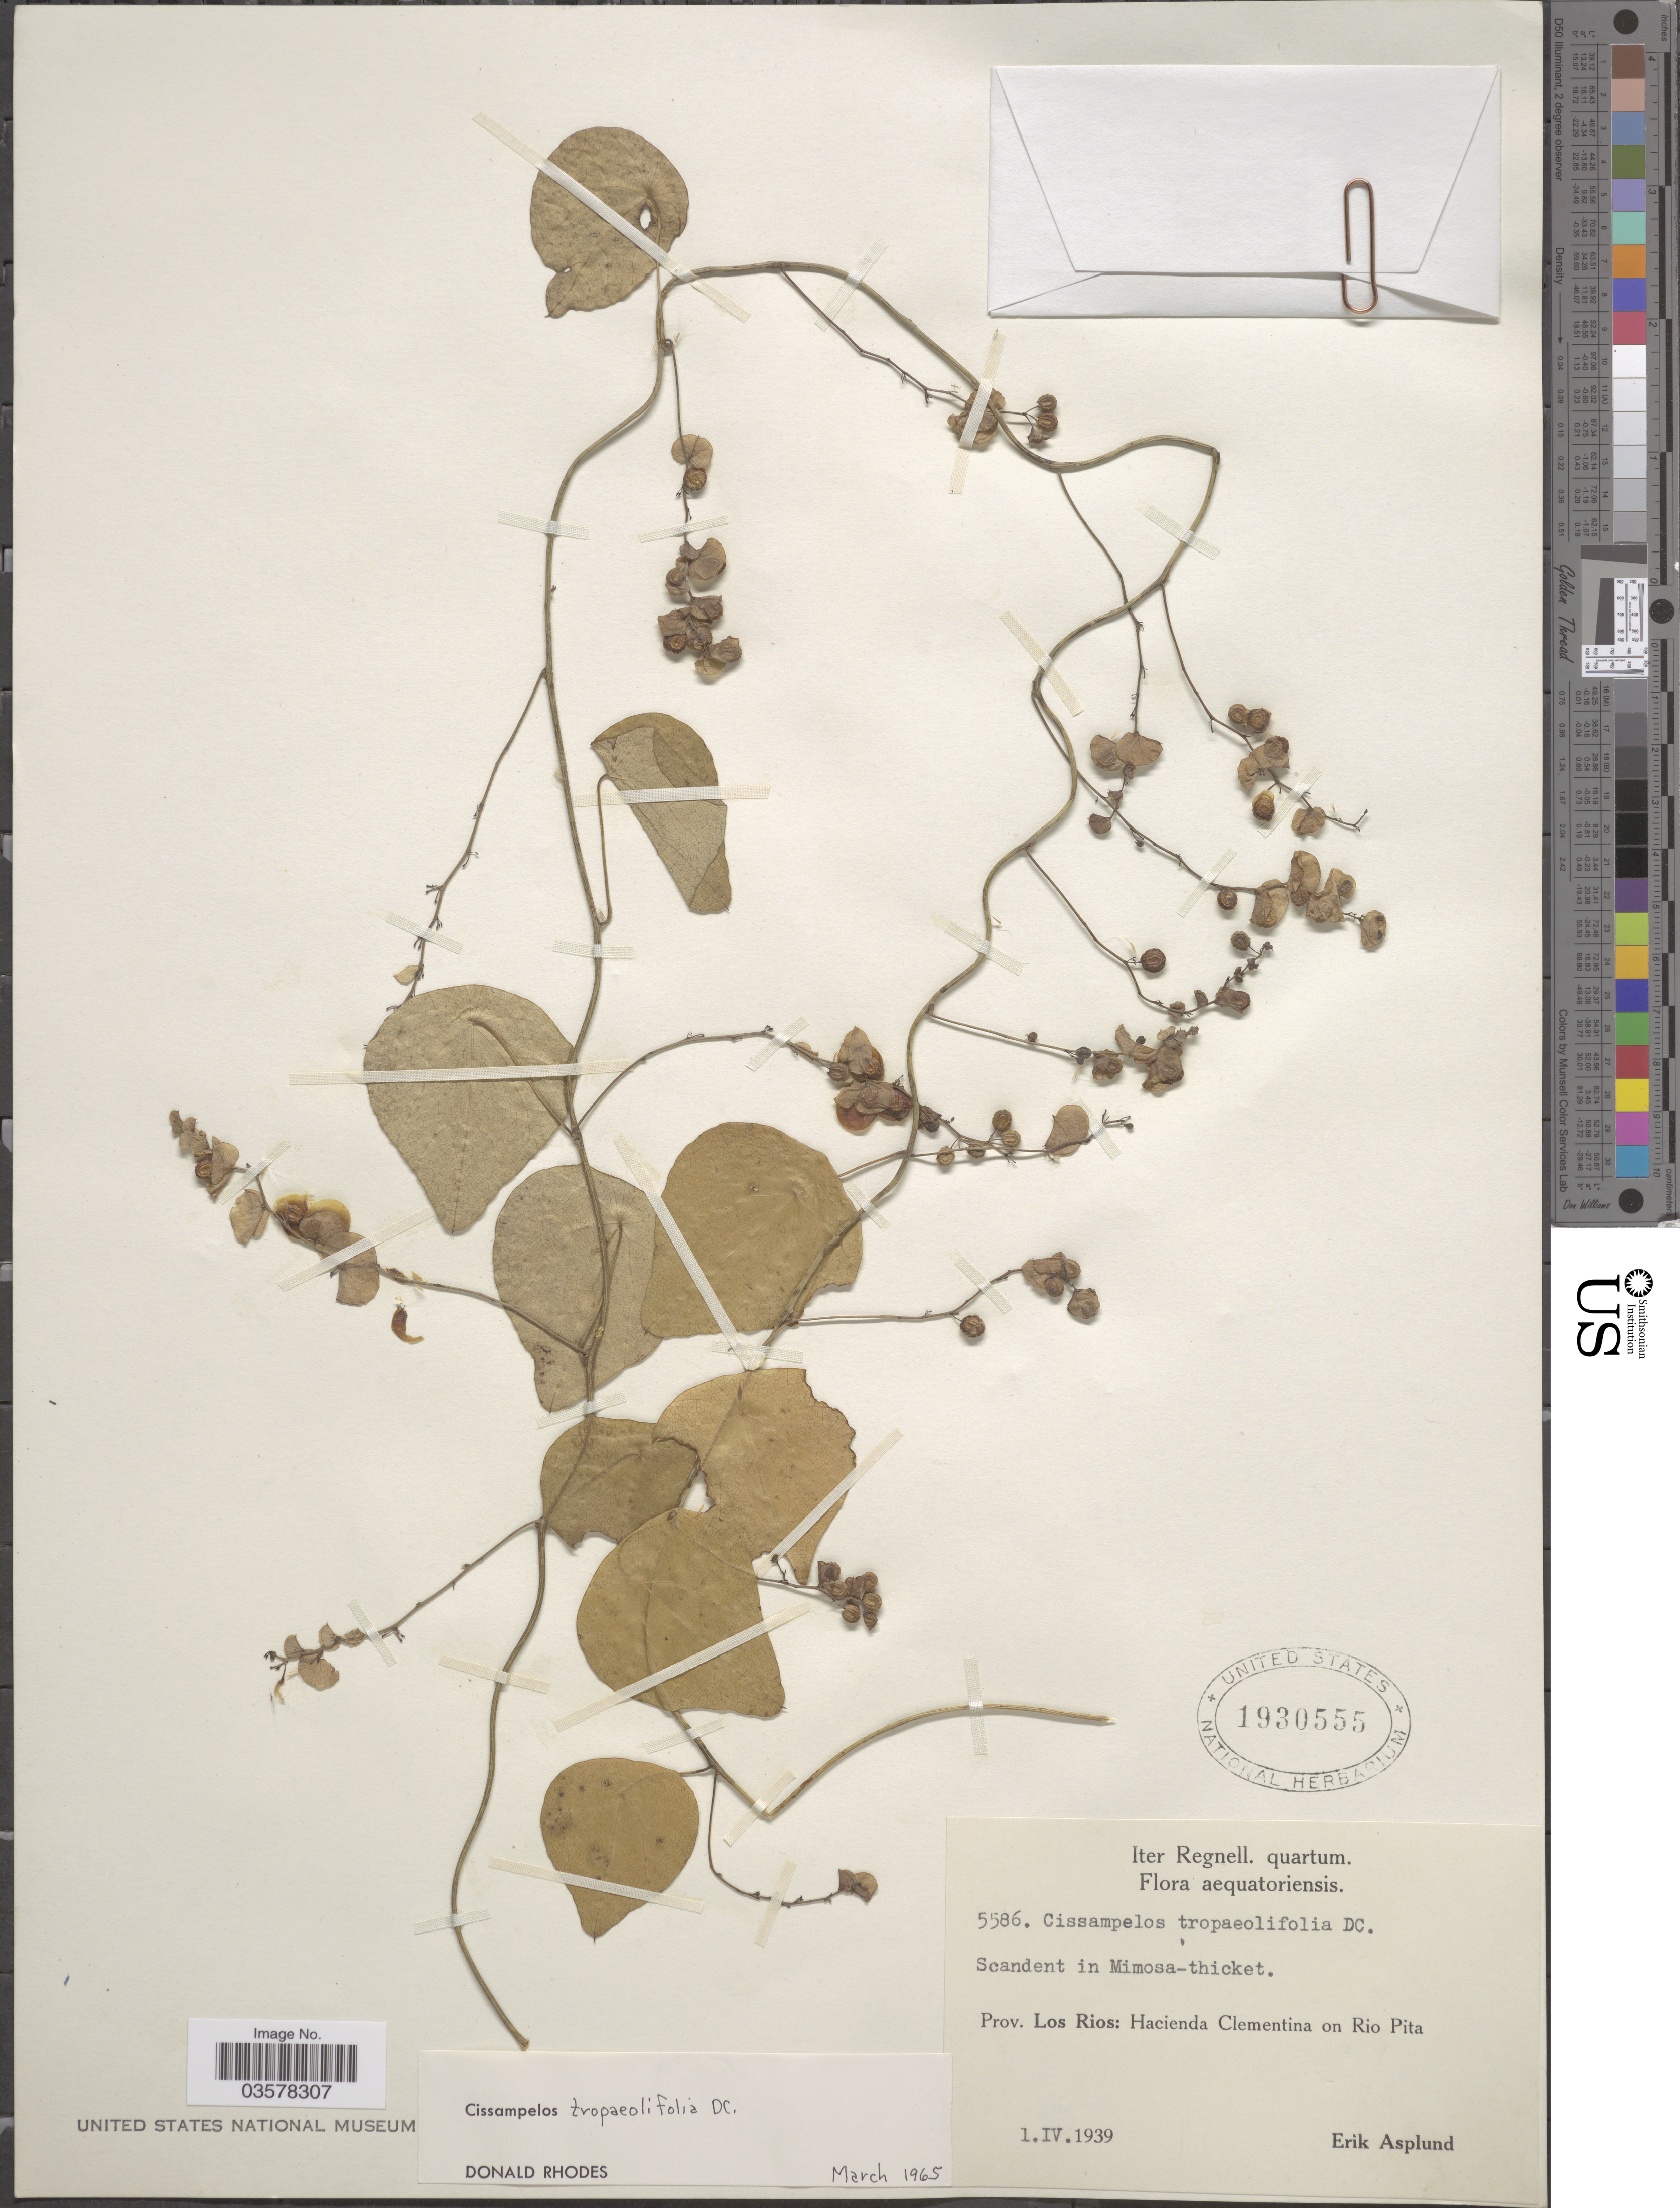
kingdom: Plantae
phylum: Tracheophyta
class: Magnoliopsida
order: Ranunculales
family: Menispermaceae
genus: Cissampelos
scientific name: Cissampelos tropaeolifolia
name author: DC.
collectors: E. Asplund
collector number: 5586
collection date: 1939-04-01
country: Ecuador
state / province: Los Ríos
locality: Hacienda Clementia on Rio Pita.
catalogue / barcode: US 1930555